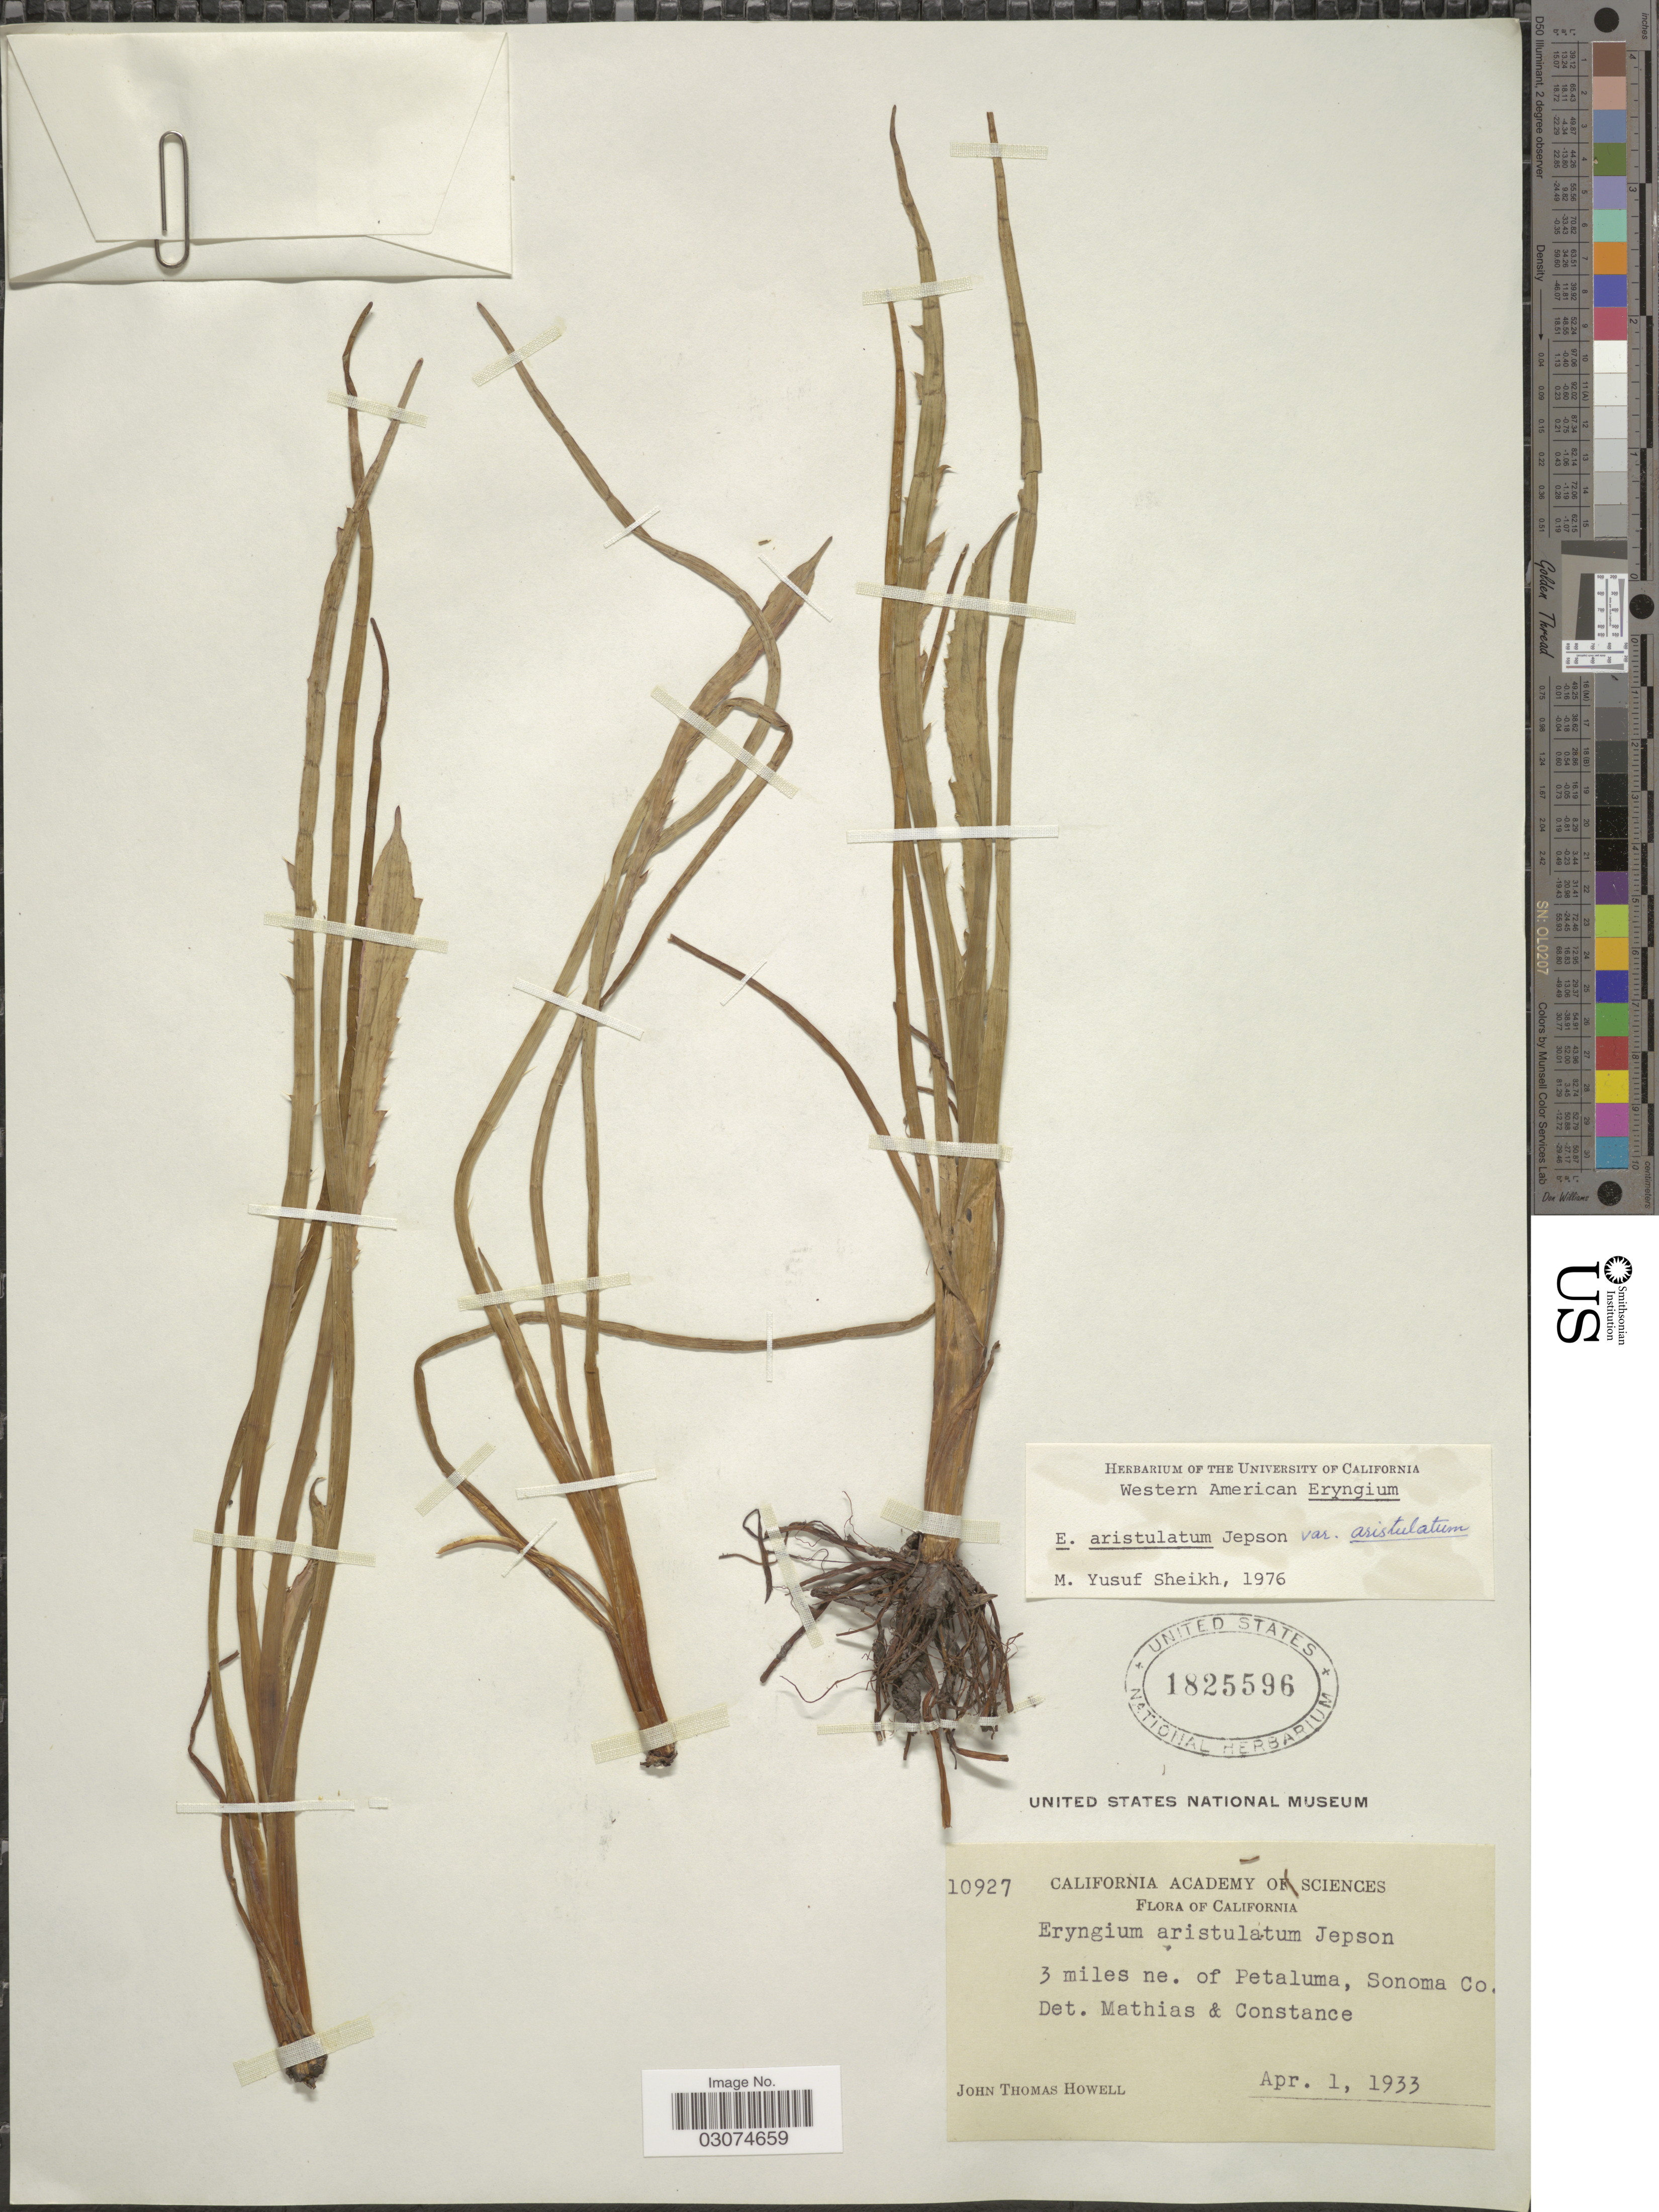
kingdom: Plantae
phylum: Tracheophyta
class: Magnoliopsida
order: Apiales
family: Apiaceae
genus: Eryngium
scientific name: Eryngium aristulatum var. aristulatum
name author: Jeps.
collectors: J. T. Howell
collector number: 10927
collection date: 1933-04-01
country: United States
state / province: California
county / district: Sonoma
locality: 3 miles ne. of Petaluma, Sonoma Co.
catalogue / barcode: US 1825596